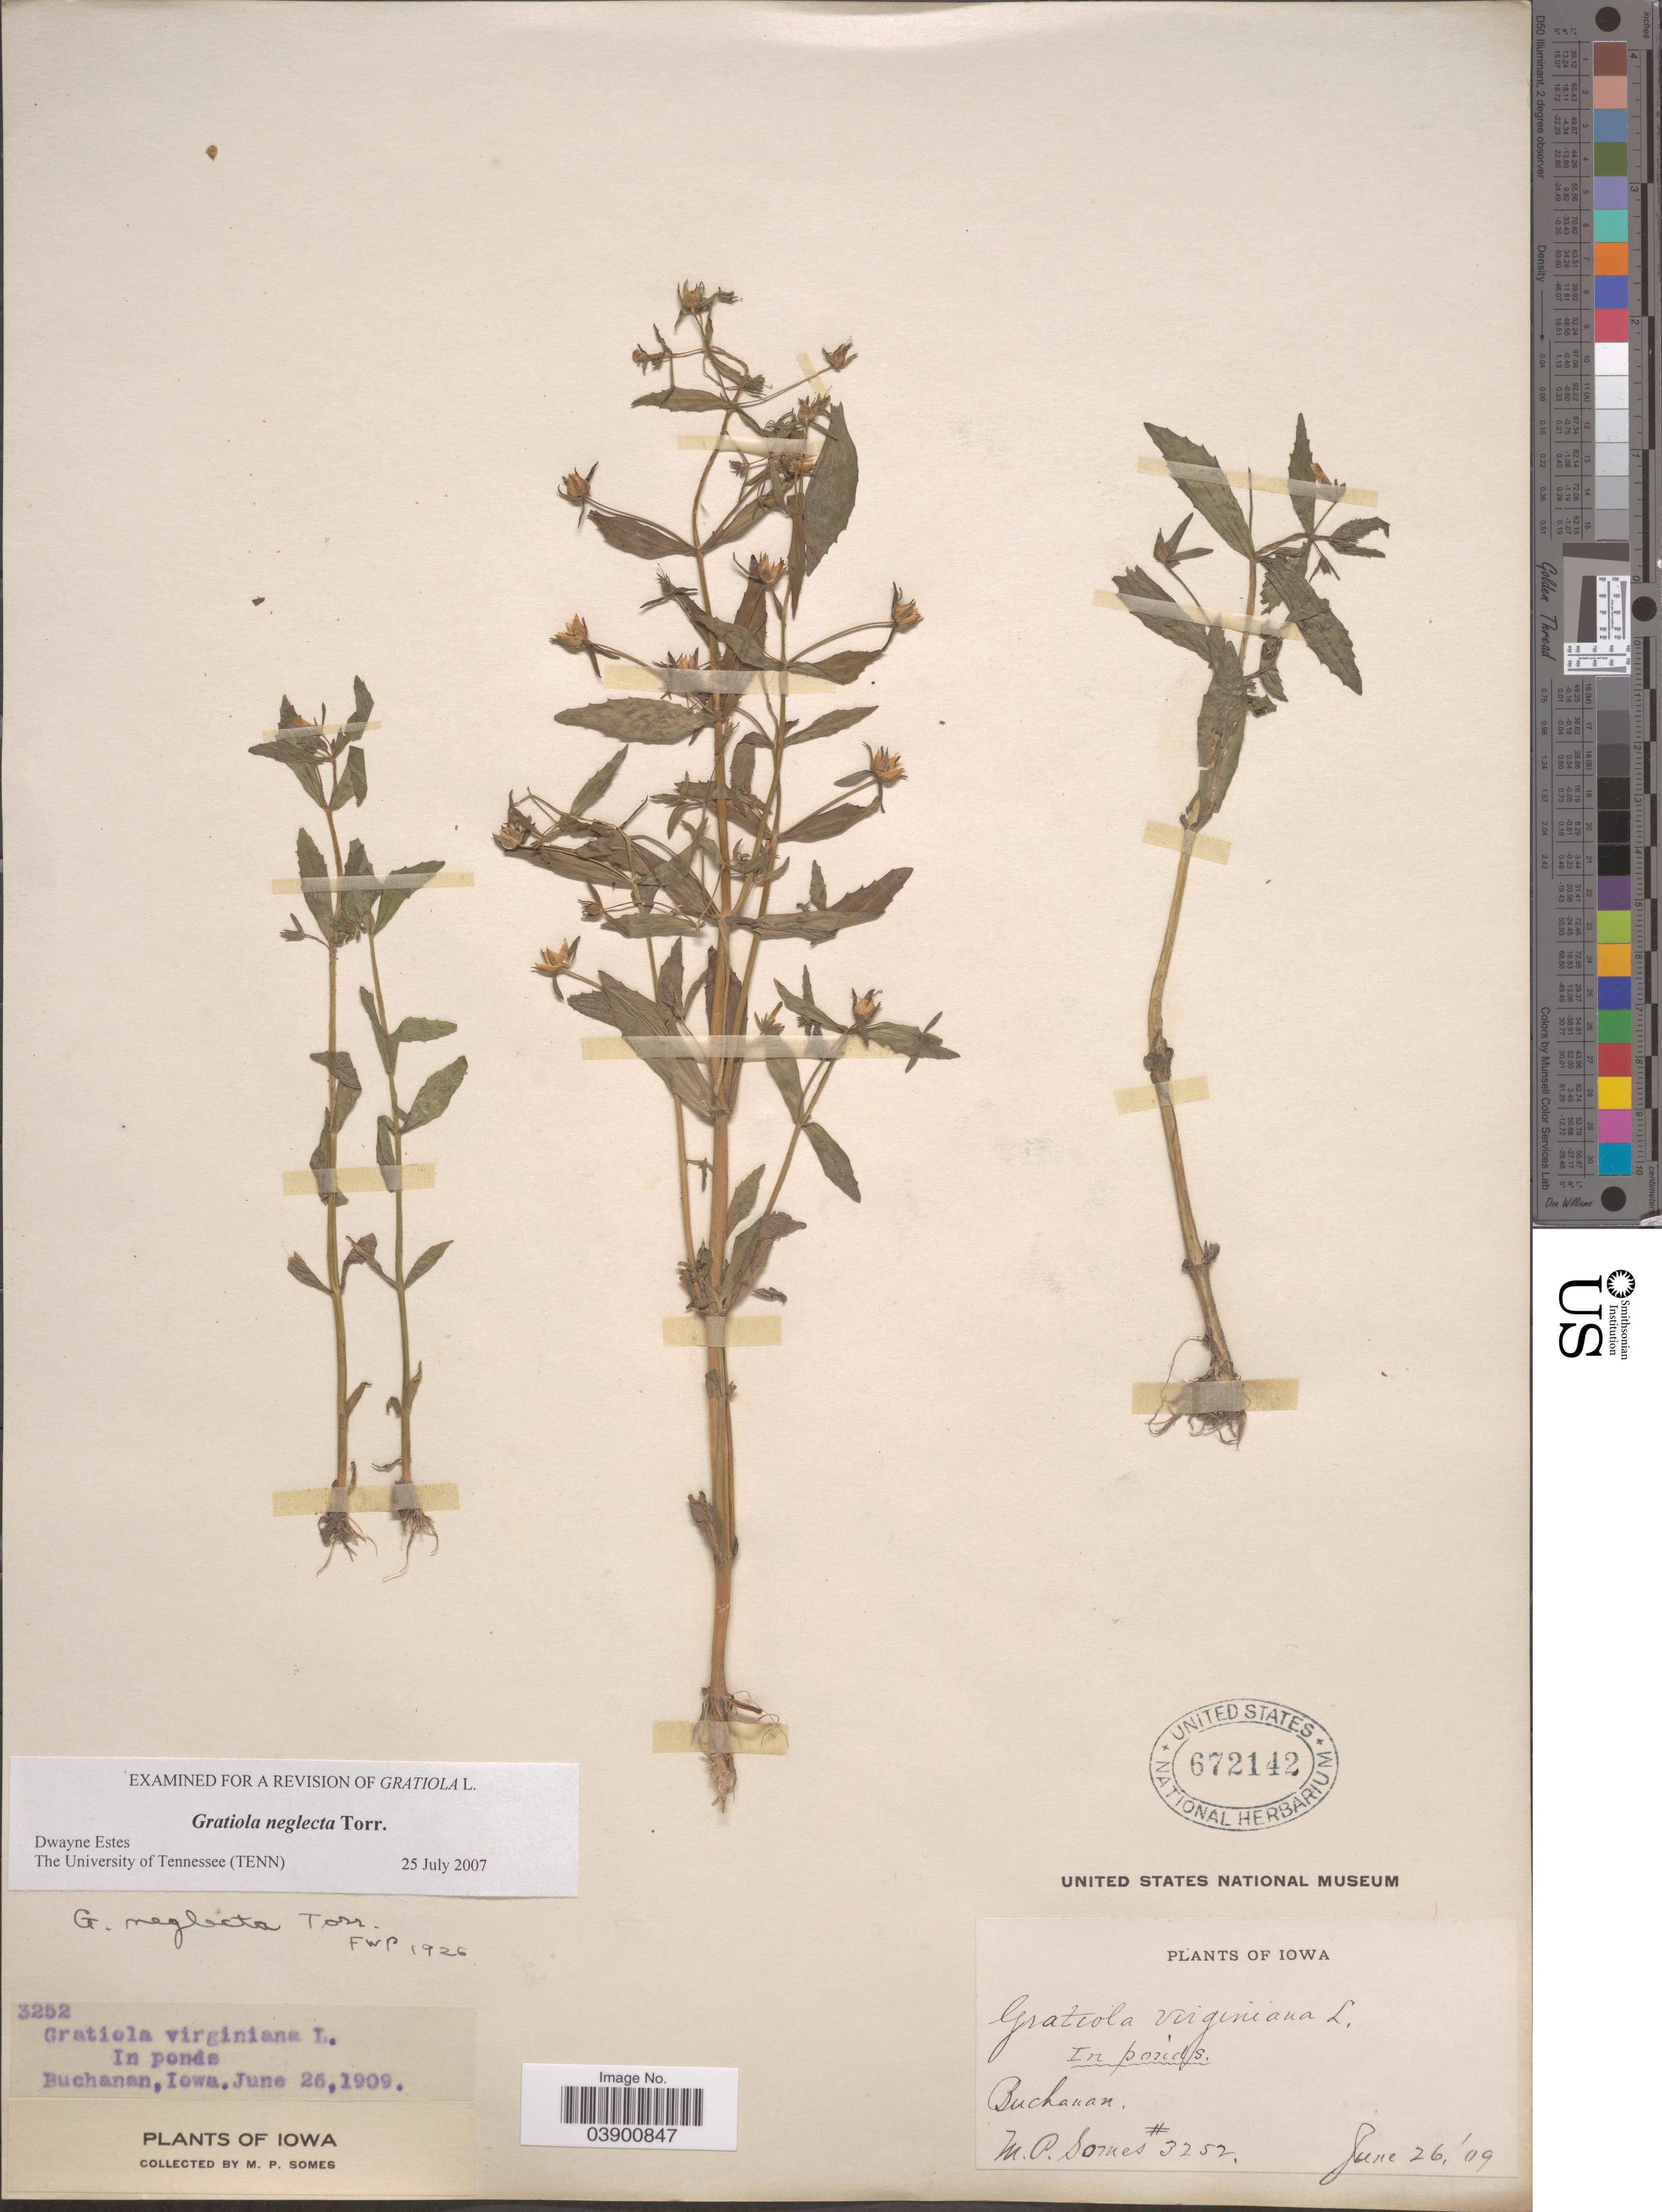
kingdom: Plantae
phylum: Tracheophyta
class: Magnoliopsida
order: Lamiales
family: Plantaginaceae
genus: Gratiola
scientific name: Gratiola neglecta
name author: Torr.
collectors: M. Somes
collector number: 3252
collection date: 1909-06-26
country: United States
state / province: Iowa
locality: Buchanan.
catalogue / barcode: US 672141